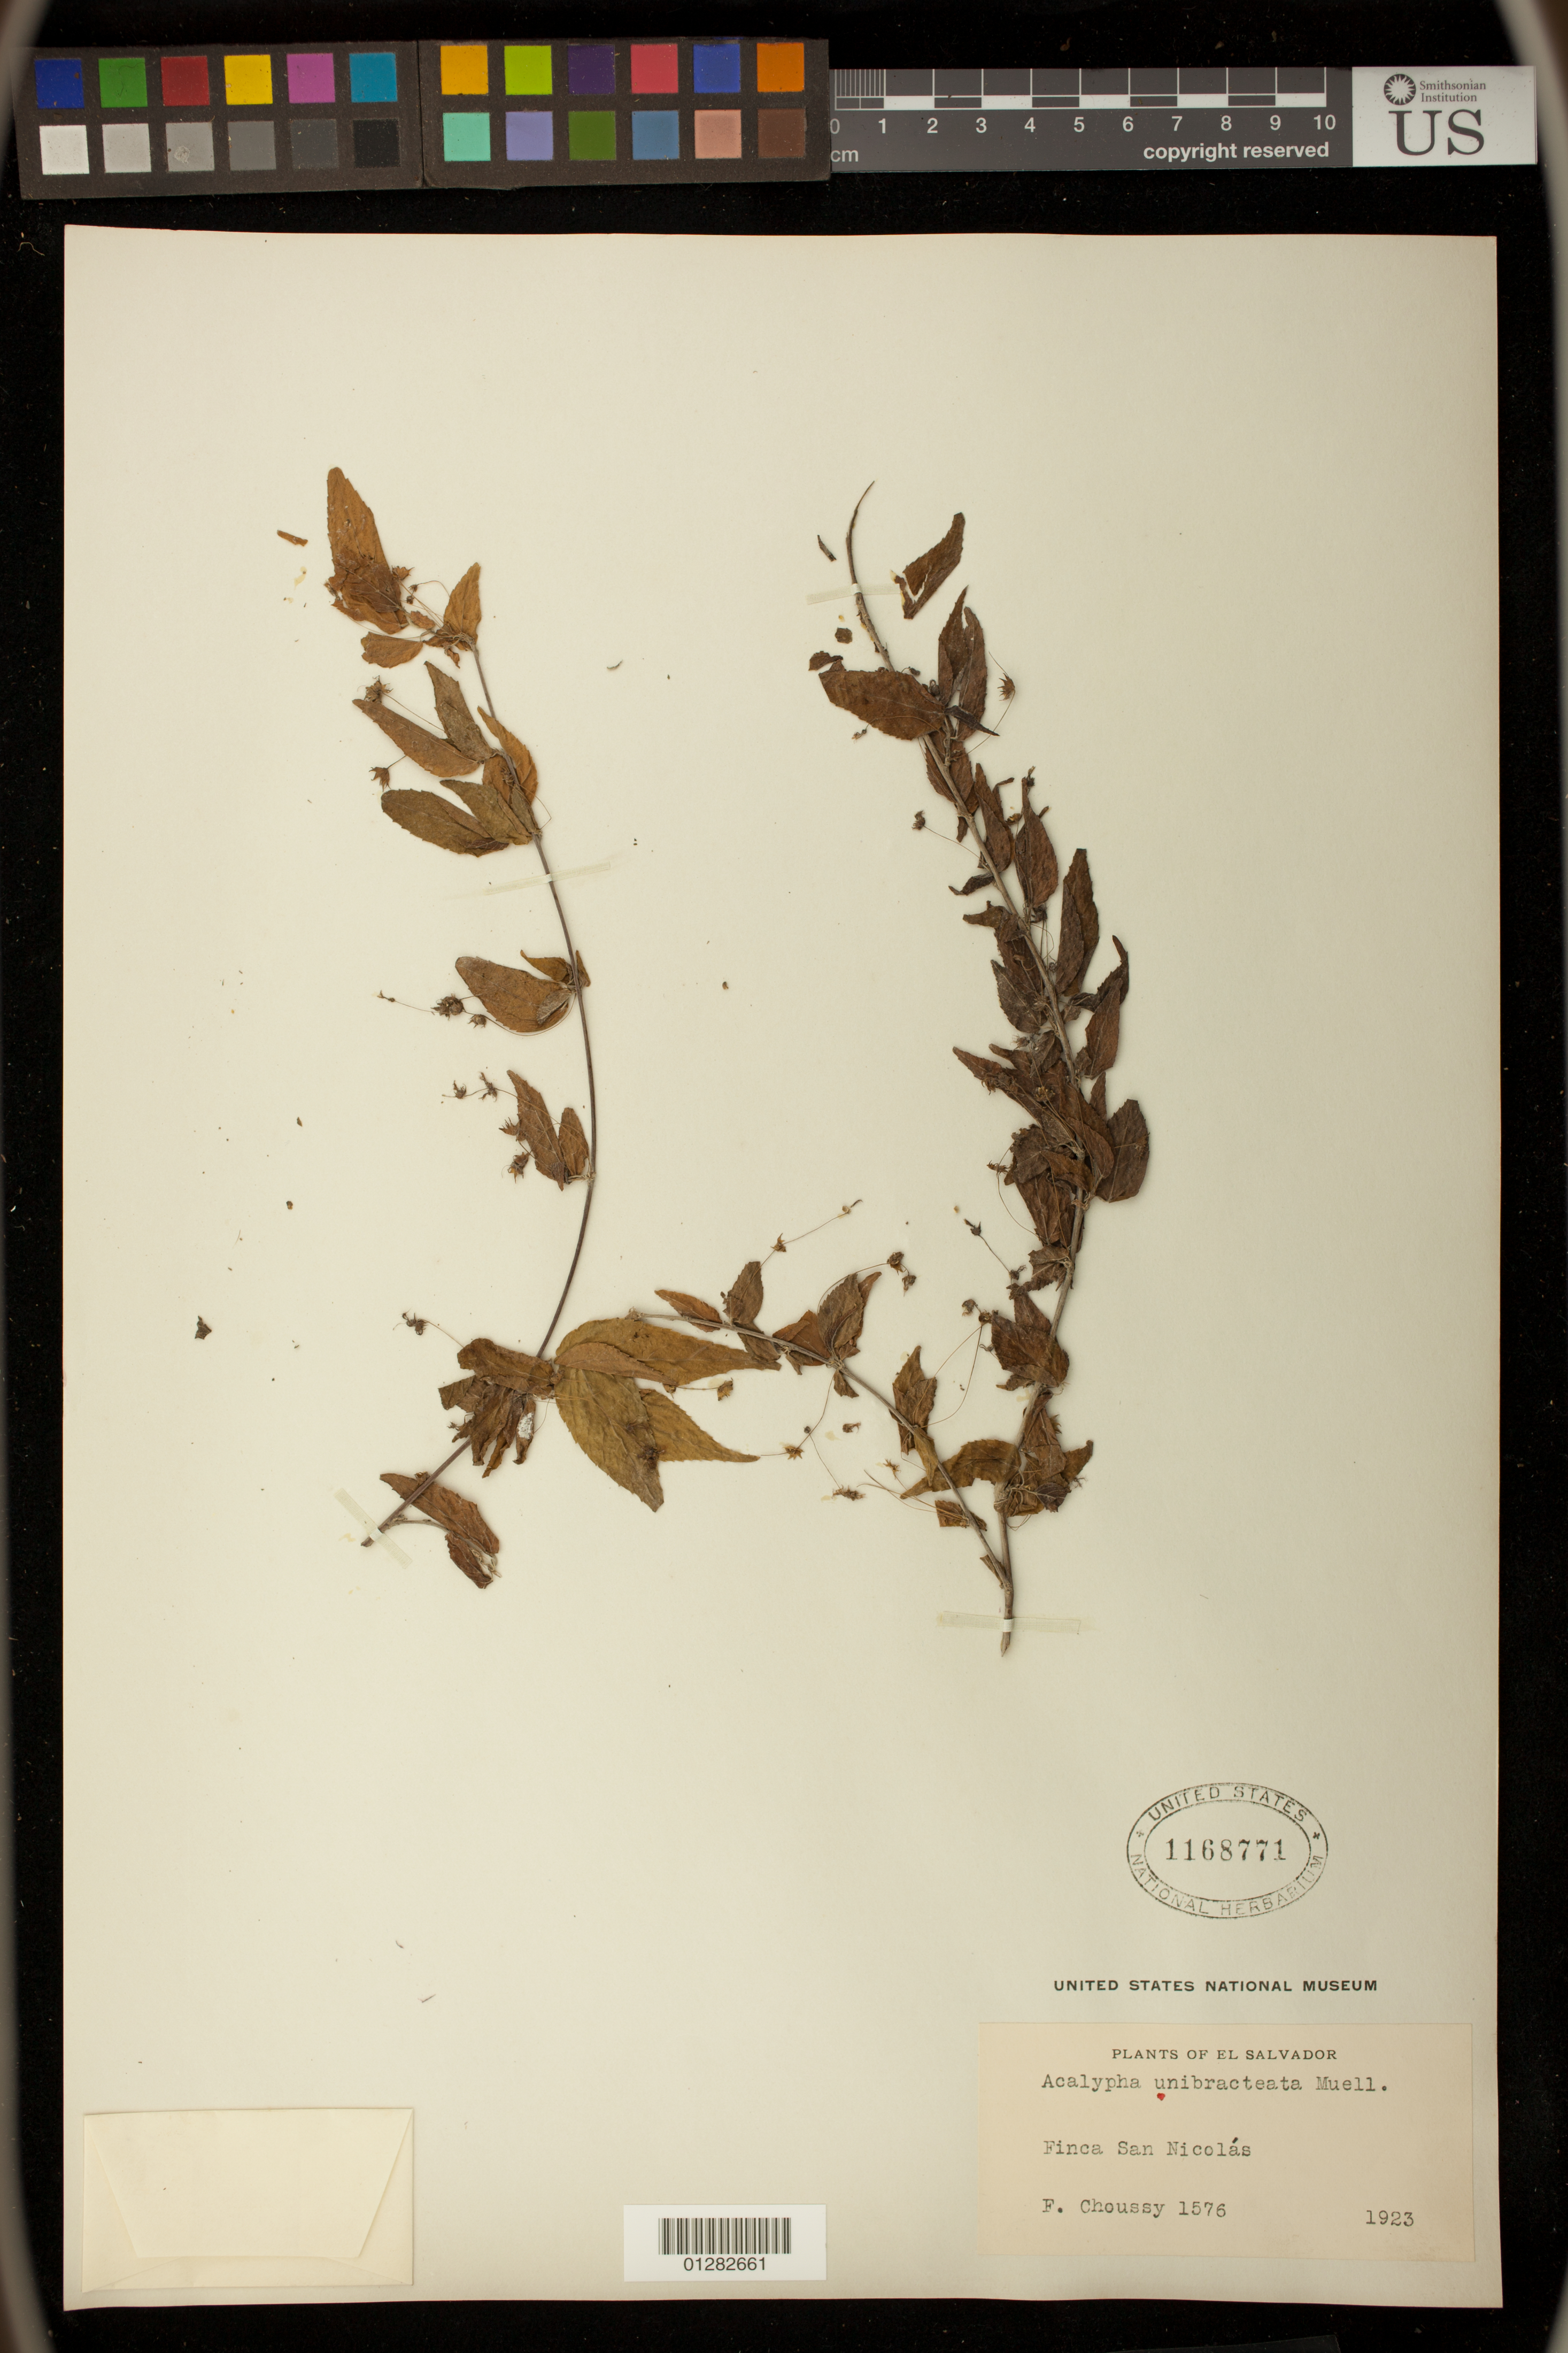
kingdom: Plantae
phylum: Tracheophyta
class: Magnoliopsida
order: Malpighiales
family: Euphorbiaceae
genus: Acalypha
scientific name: Acalypha unibracteata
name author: Müll. Arg.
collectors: I. L. Wiggins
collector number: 1575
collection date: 1923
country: El Salvador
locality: Finca San Nicolas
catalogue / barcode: US 1168771